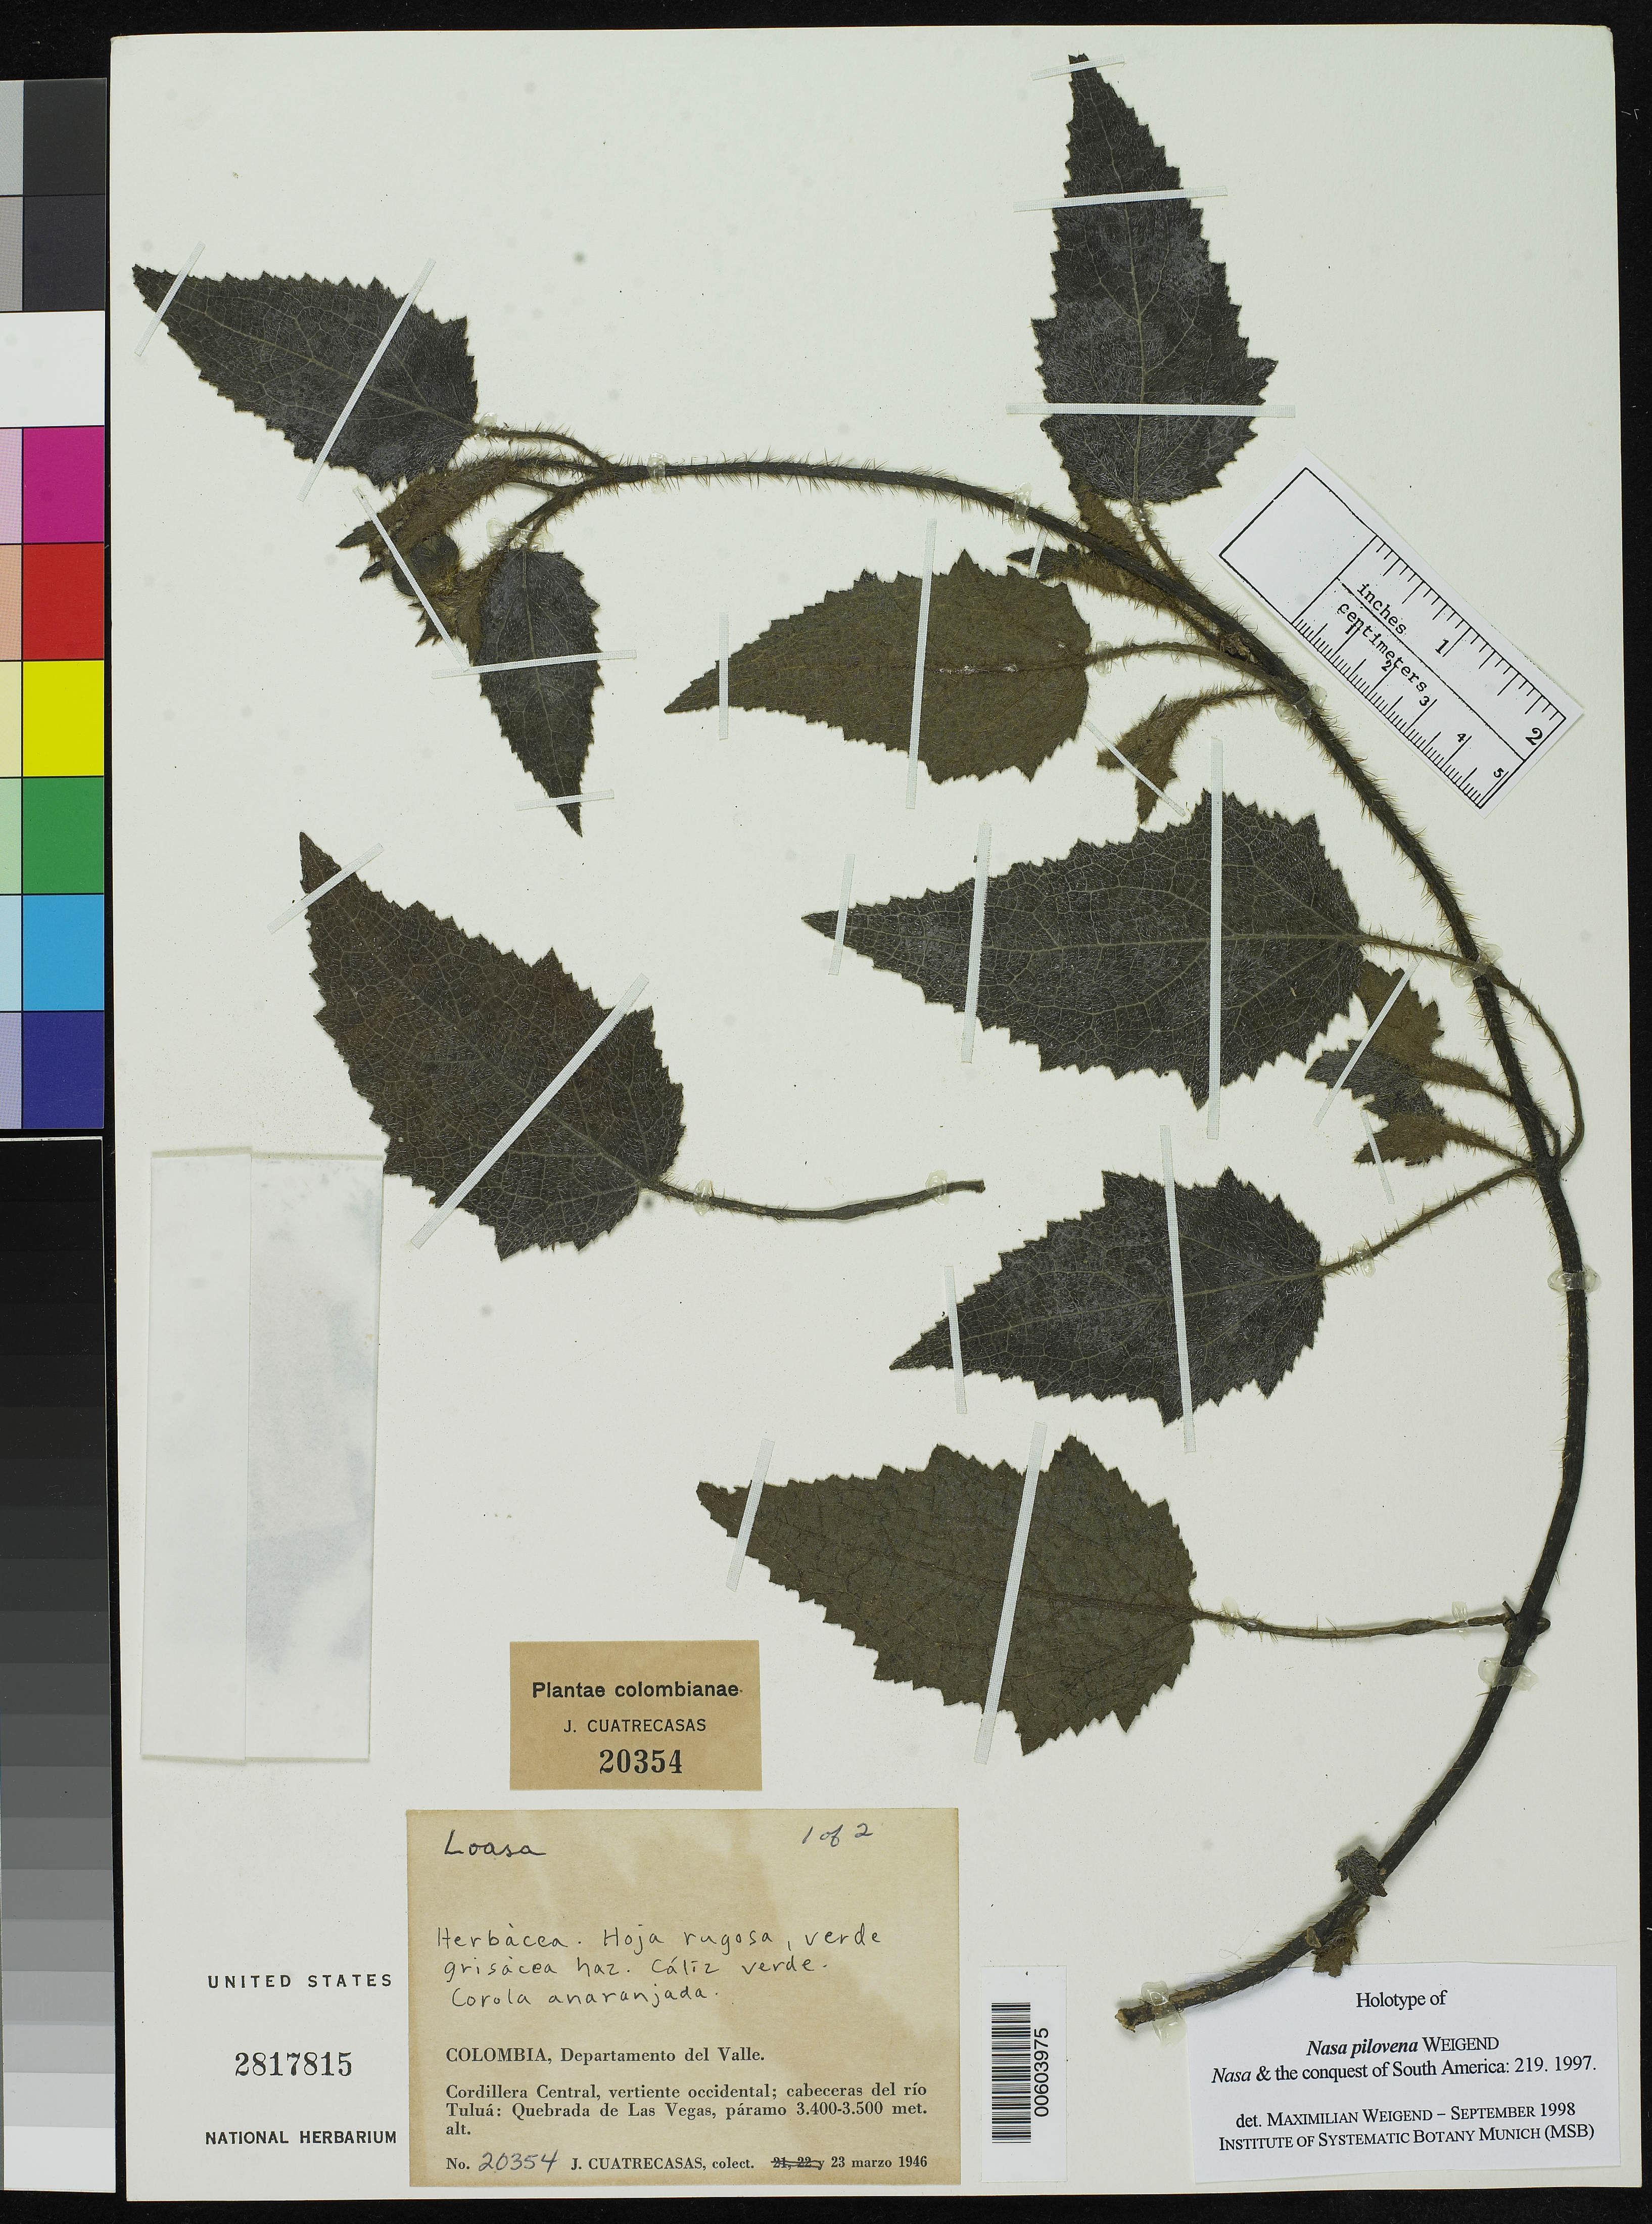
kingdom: Plantae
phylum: Tracheophyta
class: Magnoliopsida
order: Cornales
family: Loasaceae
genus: Nasa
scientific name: Nasa pilovena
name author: Weigend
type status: Holotype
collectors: J. Cuatrecasas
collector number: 20354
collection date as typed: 23 Mar 1946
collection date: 1946-03-23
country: Colombia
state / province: Valle del Cauca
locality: Cordillera Central, Vertiente Occidental, Cabecera del Rio Tulua, Quebrada de las Vegas.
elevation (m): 3400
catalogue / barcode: US 2817815